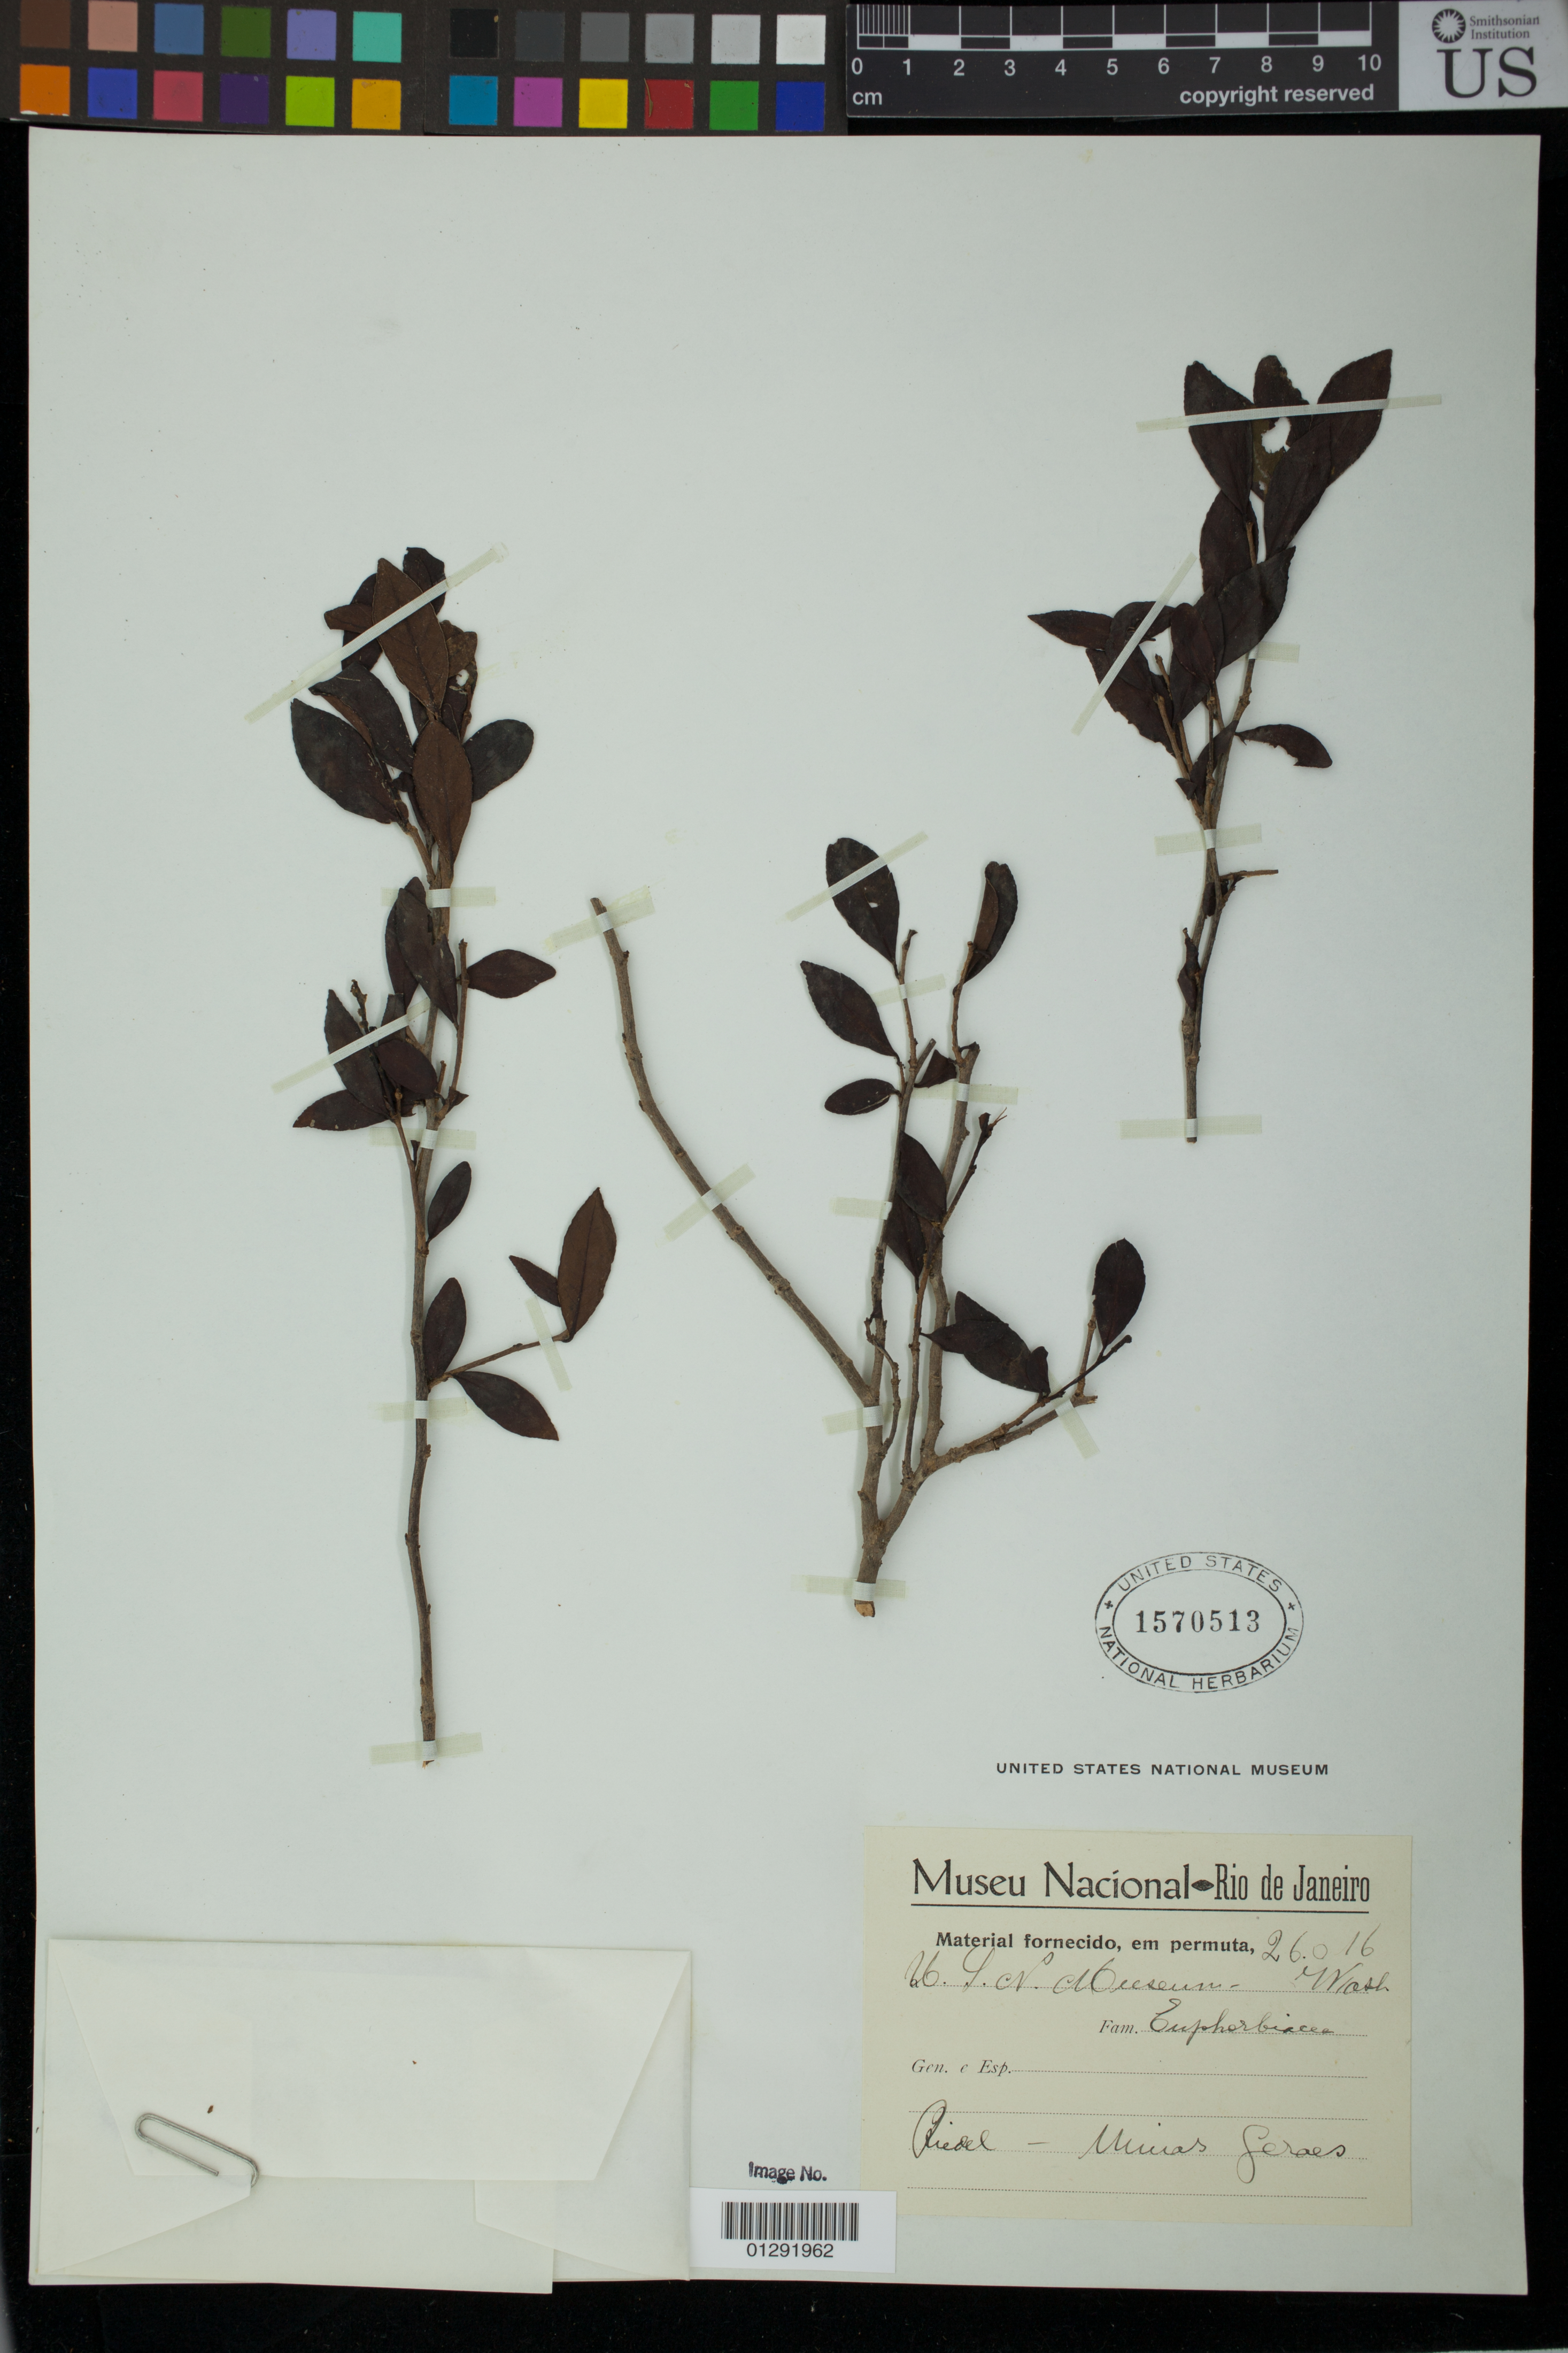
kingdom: Plantae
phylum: Tracheophyta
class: Magnoliopsida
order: Malpighiales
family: Euphorbiaceae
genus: Sebastiania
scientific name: Sebastiania sp.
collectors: Riedel, --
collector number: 26016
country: Brazil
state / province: Minas Gerais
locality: Minas Geraes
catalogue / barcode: US 1570513